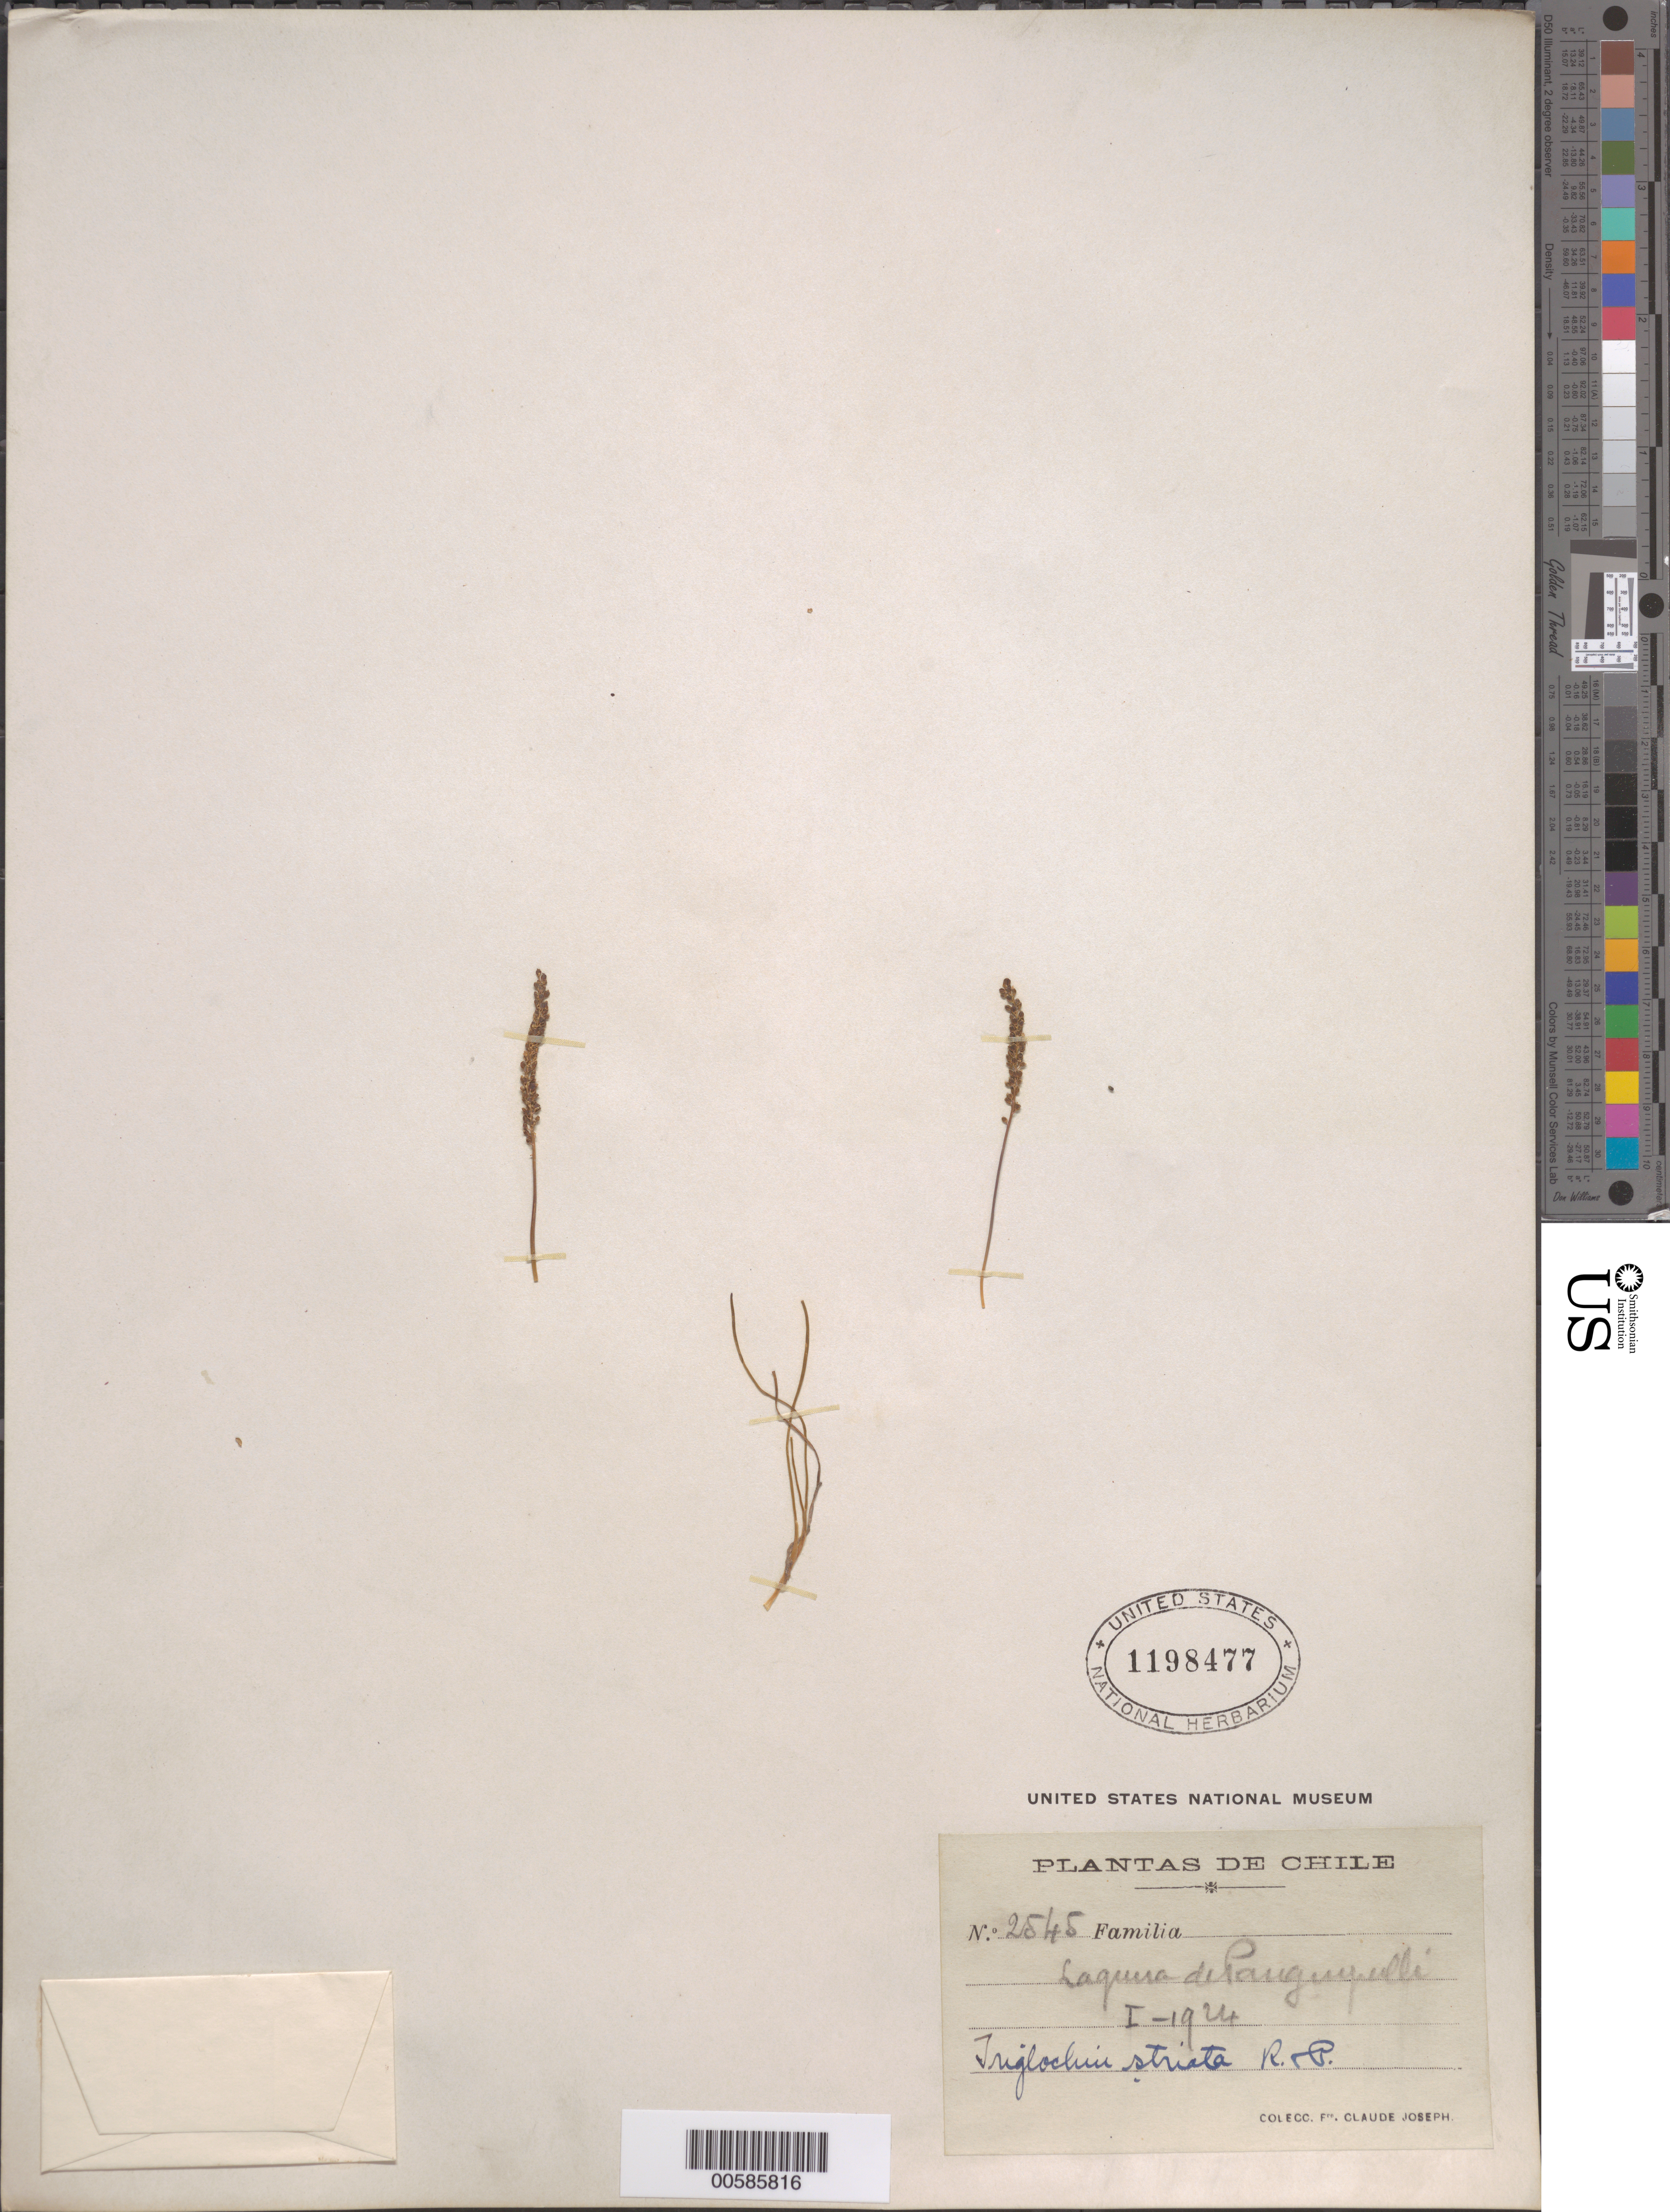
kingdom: Plantae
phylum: Tracheophyta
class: Liliopsida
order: Alismatales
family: Juncaginaceae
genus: Triglochin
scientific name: Triglochin striata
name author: Ruiz & Pav.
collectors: Bro. Claude-Joseph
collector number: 2545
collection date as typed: Jan 1924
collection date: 1924-01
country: Chile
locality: Laguna de Panguipulli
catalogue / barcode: US 1198477